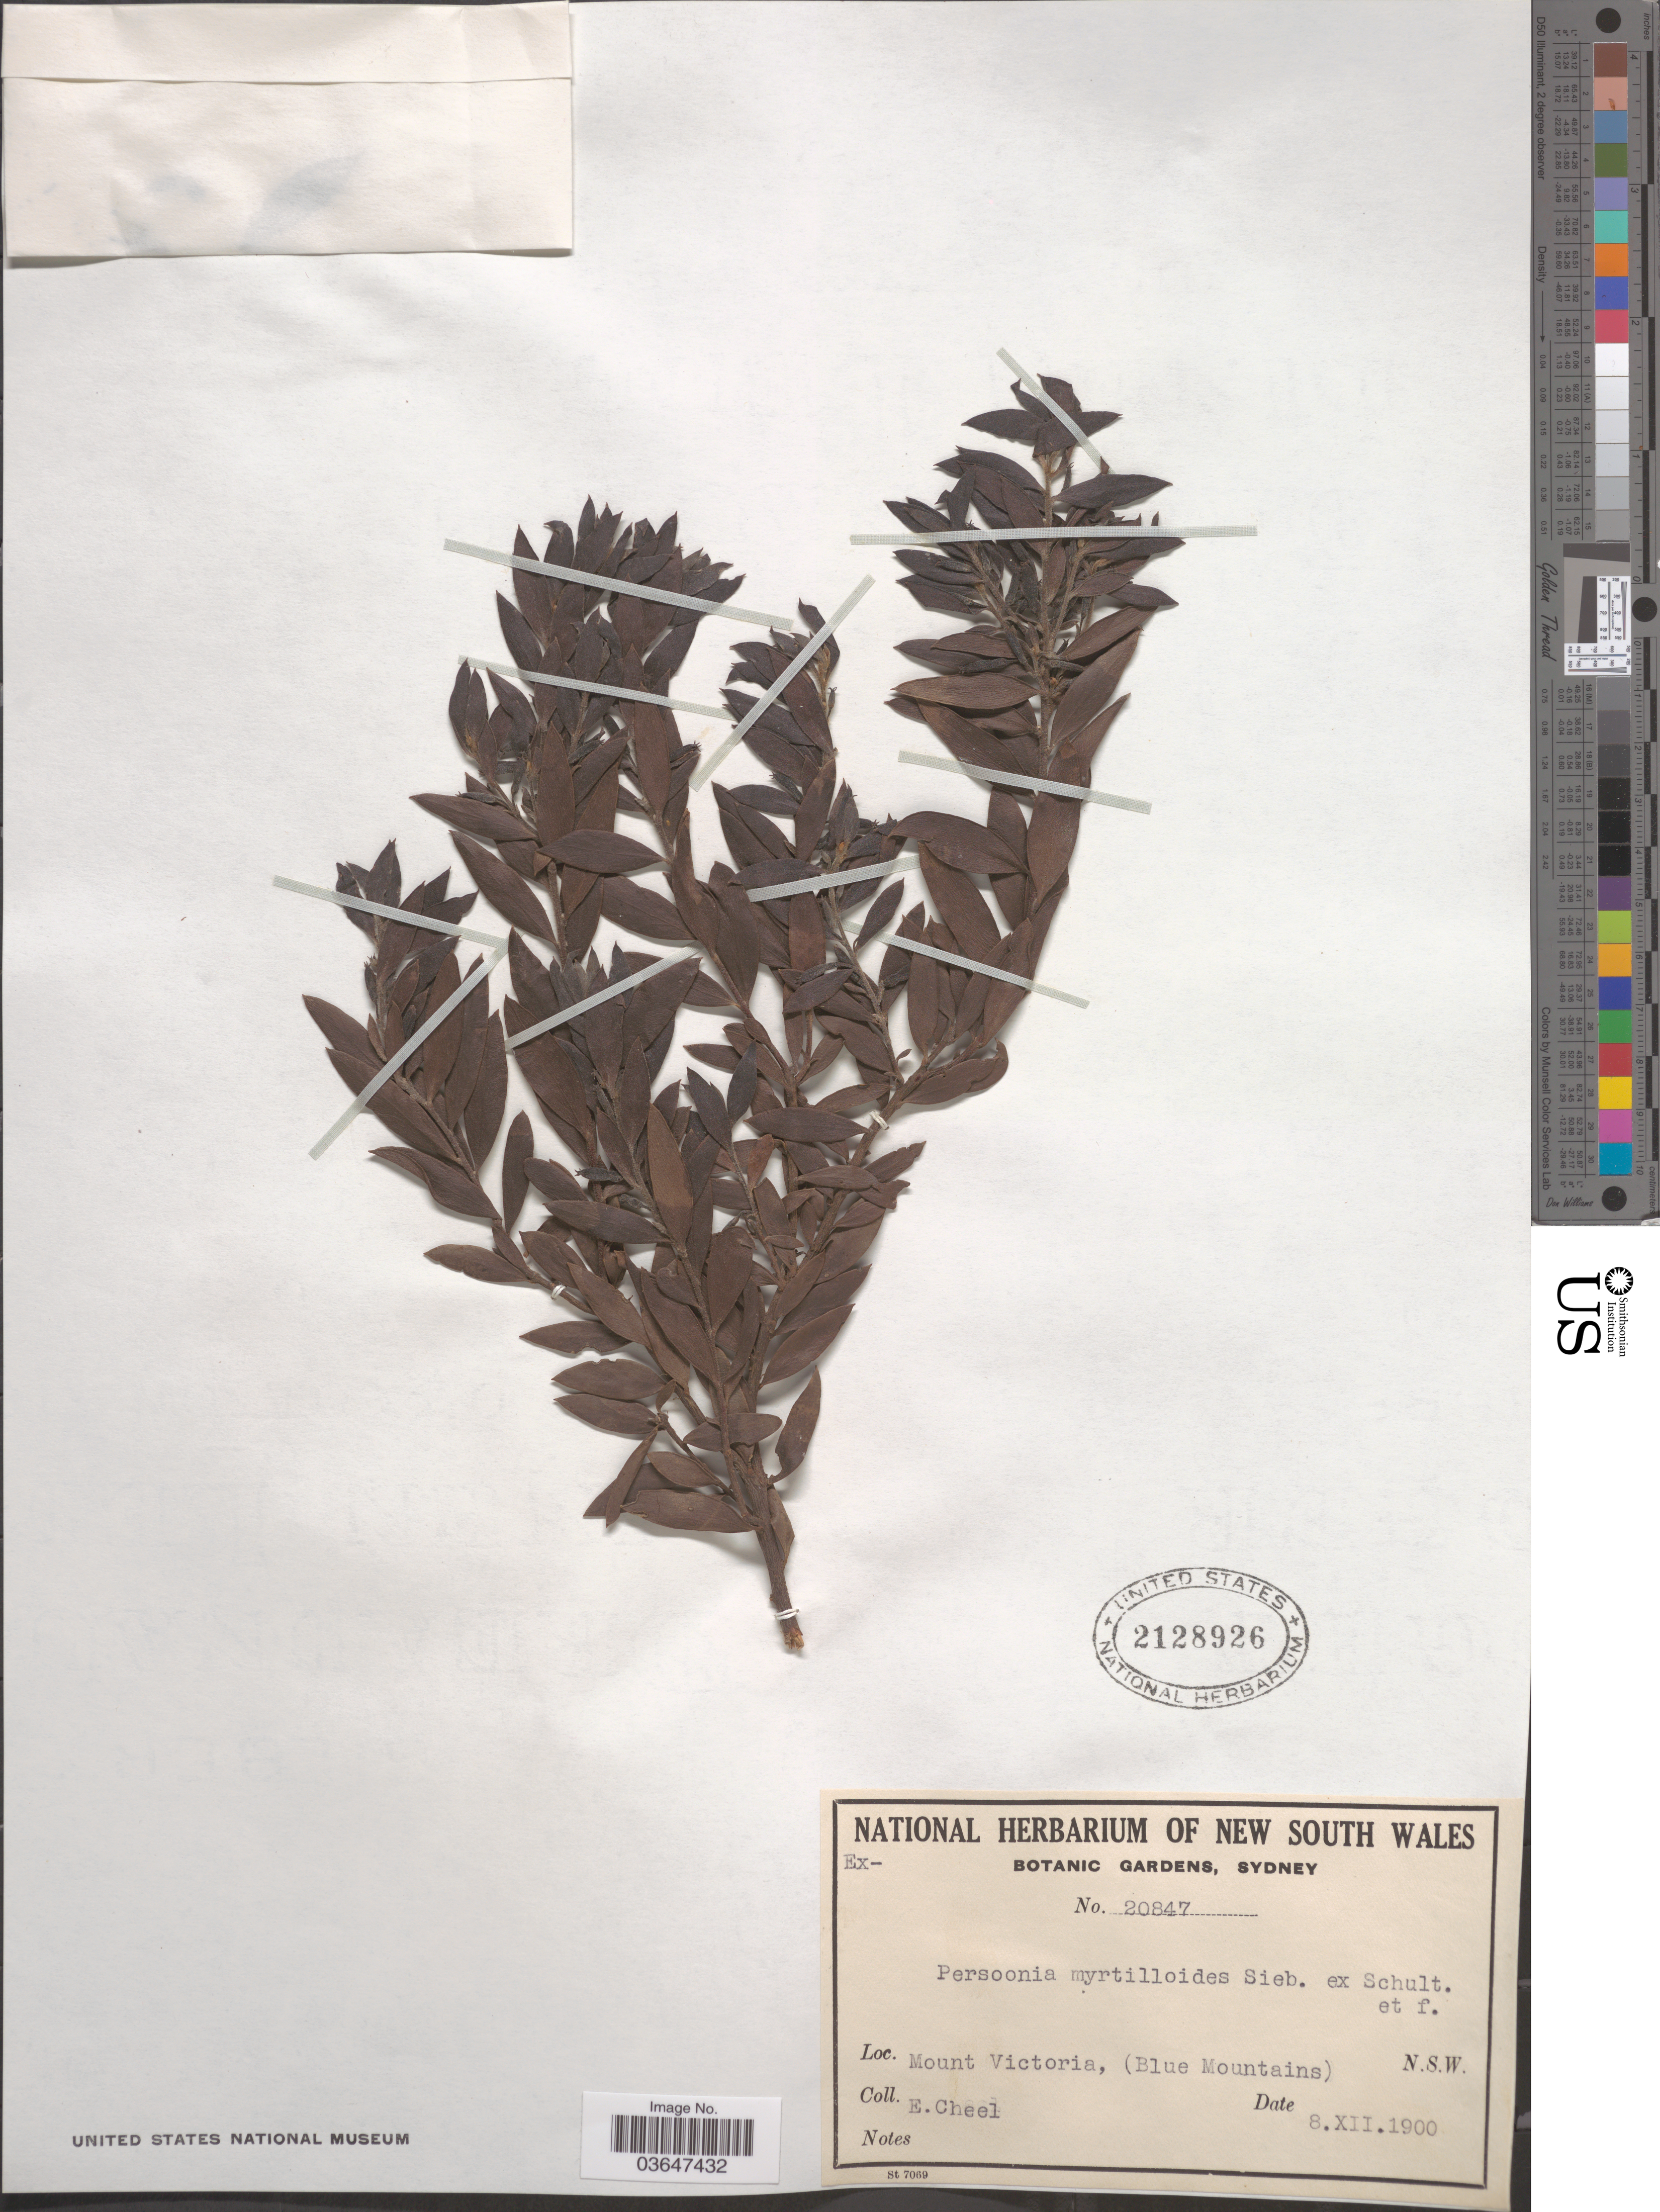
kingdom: Plantae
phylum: Tracheophyta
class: Magnoliopsida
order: Proteales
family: Proteaceae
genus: Persoonia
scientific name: Persoonia myrtilloides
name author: Sieber ex Schult.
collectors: E. Cheel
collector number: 20847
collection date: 1900-12-08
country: Australia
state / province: New South Wales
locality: Mount Victoria, (Blue Mountains).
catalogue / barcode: US 2128926